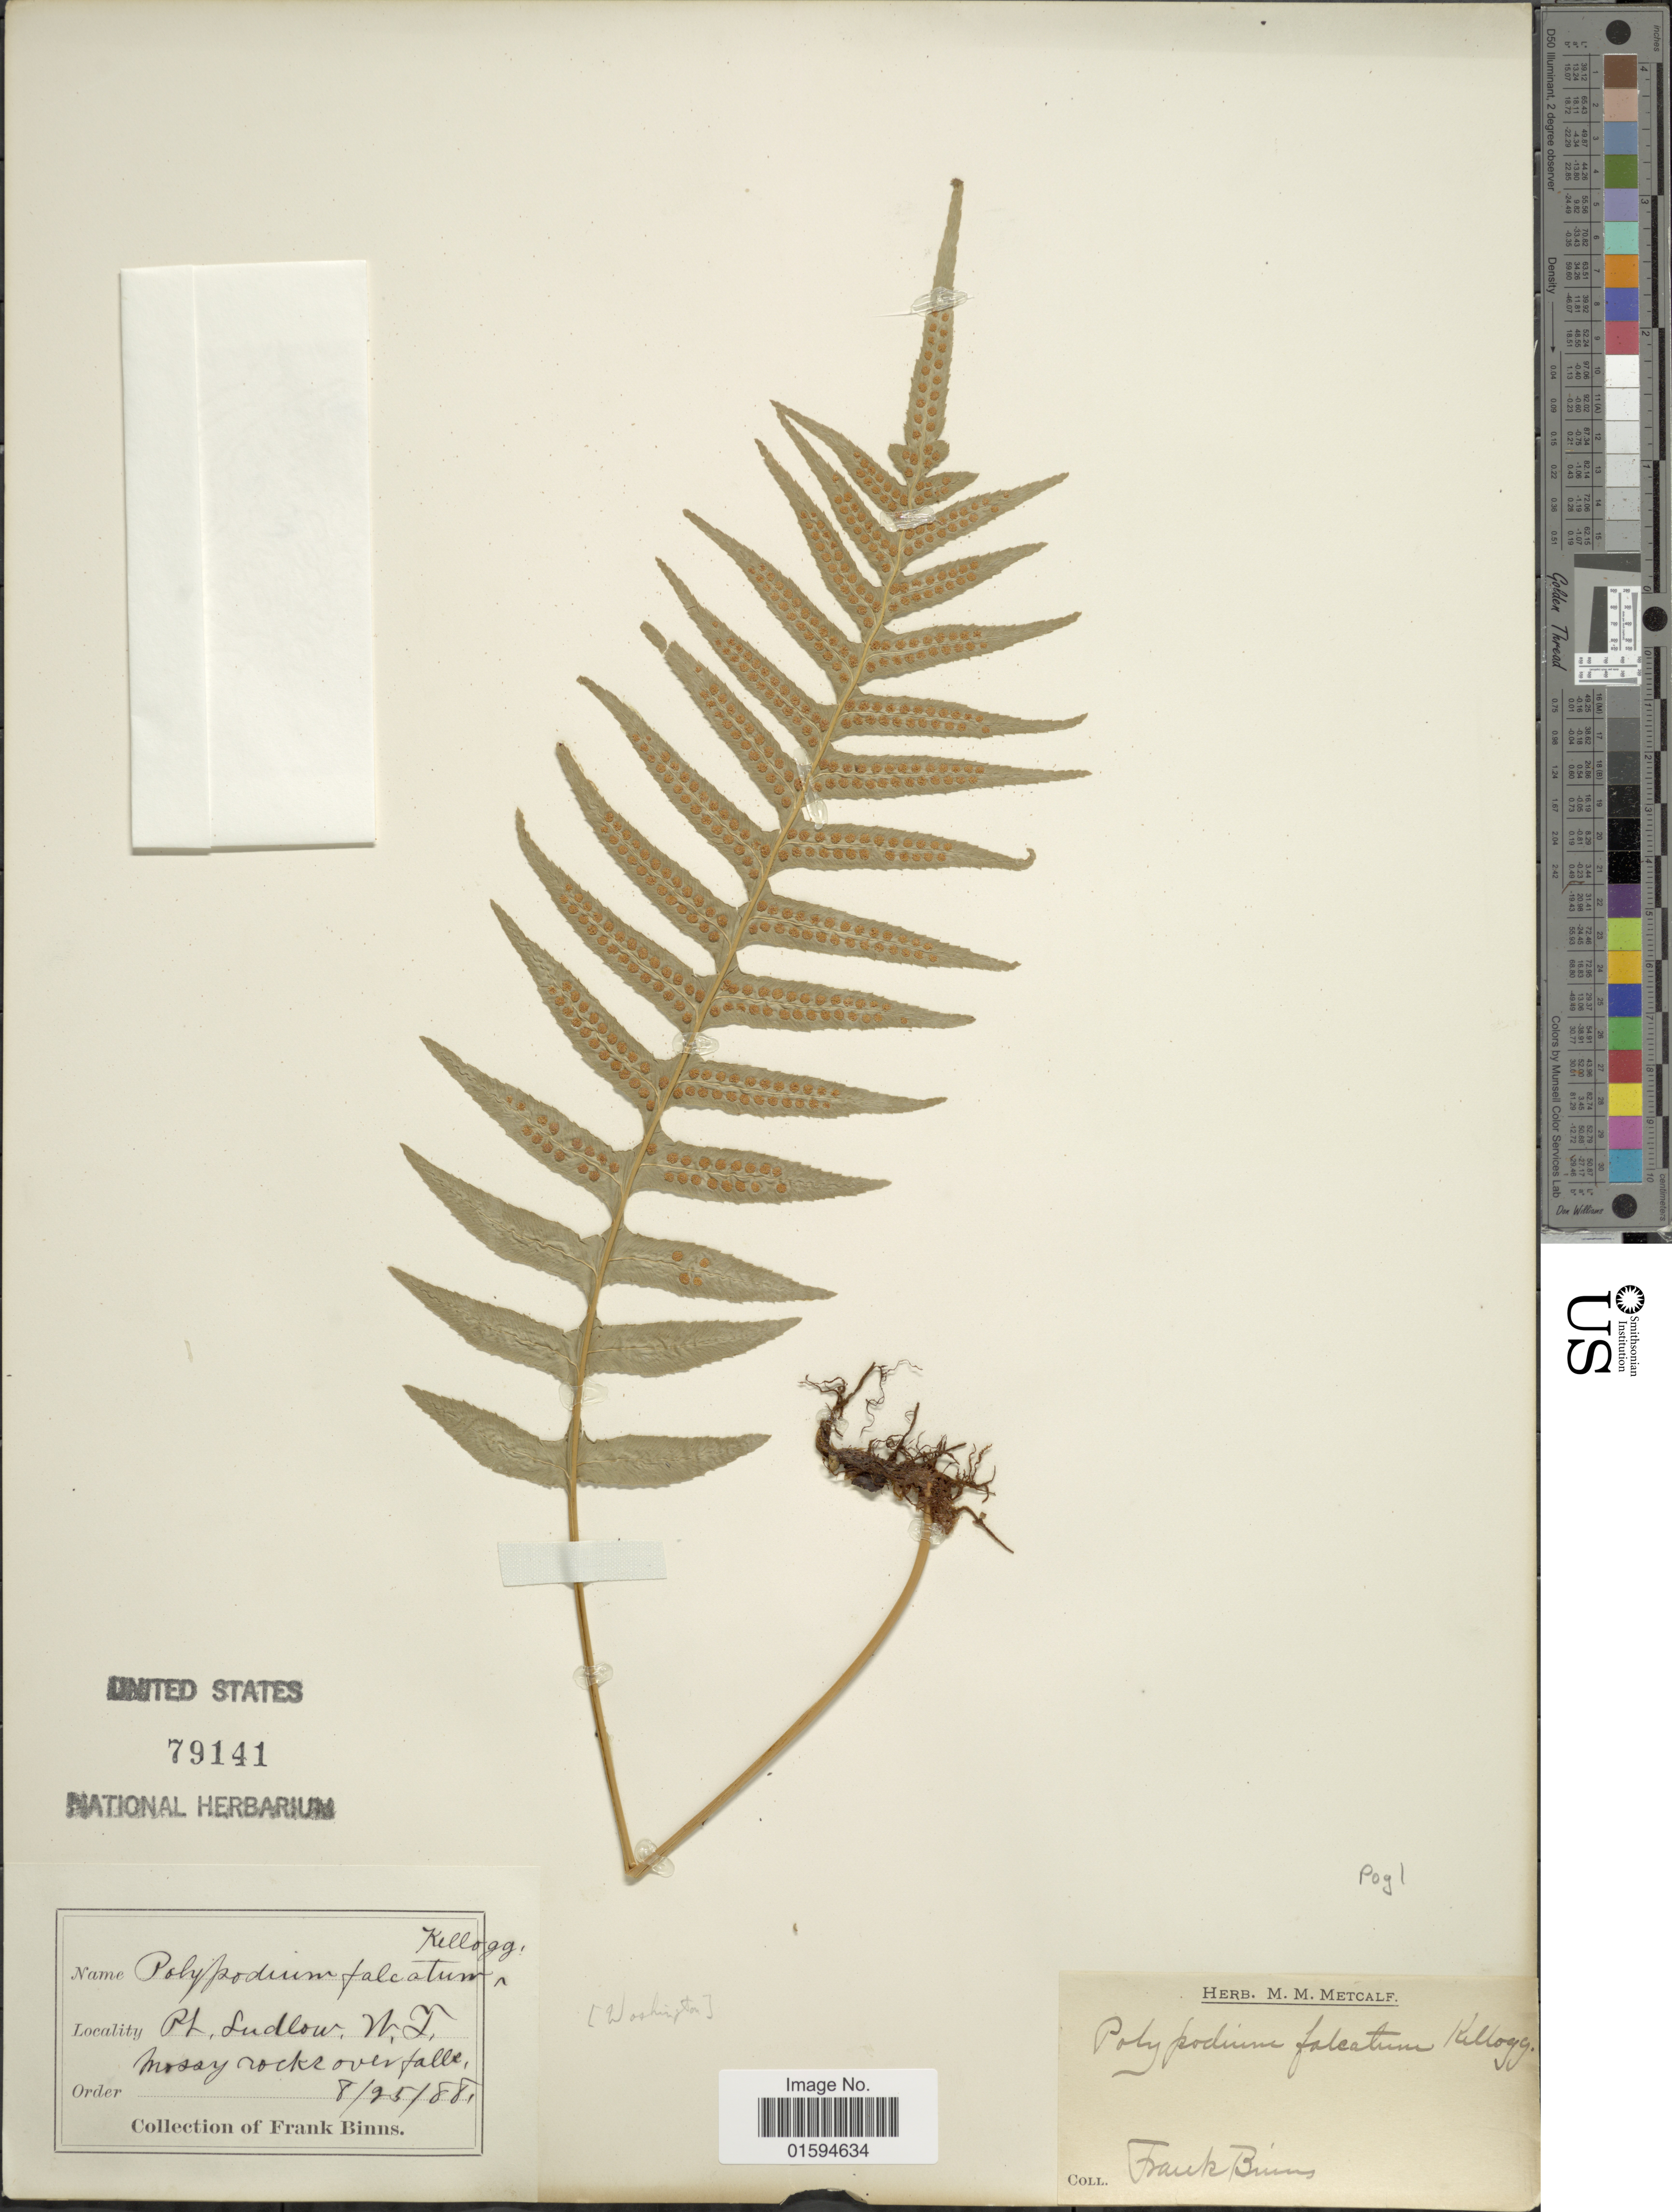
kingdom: Plantae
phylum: Tracheophyta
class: Polypodiopsida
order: Polypodiales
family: Polypodiaceae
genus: Polypodium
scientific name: Polypodium glycyrrhiza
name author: D.C. Eaton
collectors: F. Binns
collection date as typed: Transcribed d/m/y: 25/8/88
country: United States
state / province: Washington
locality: Pl. Ludlow, W. L.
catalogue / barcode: US 79141